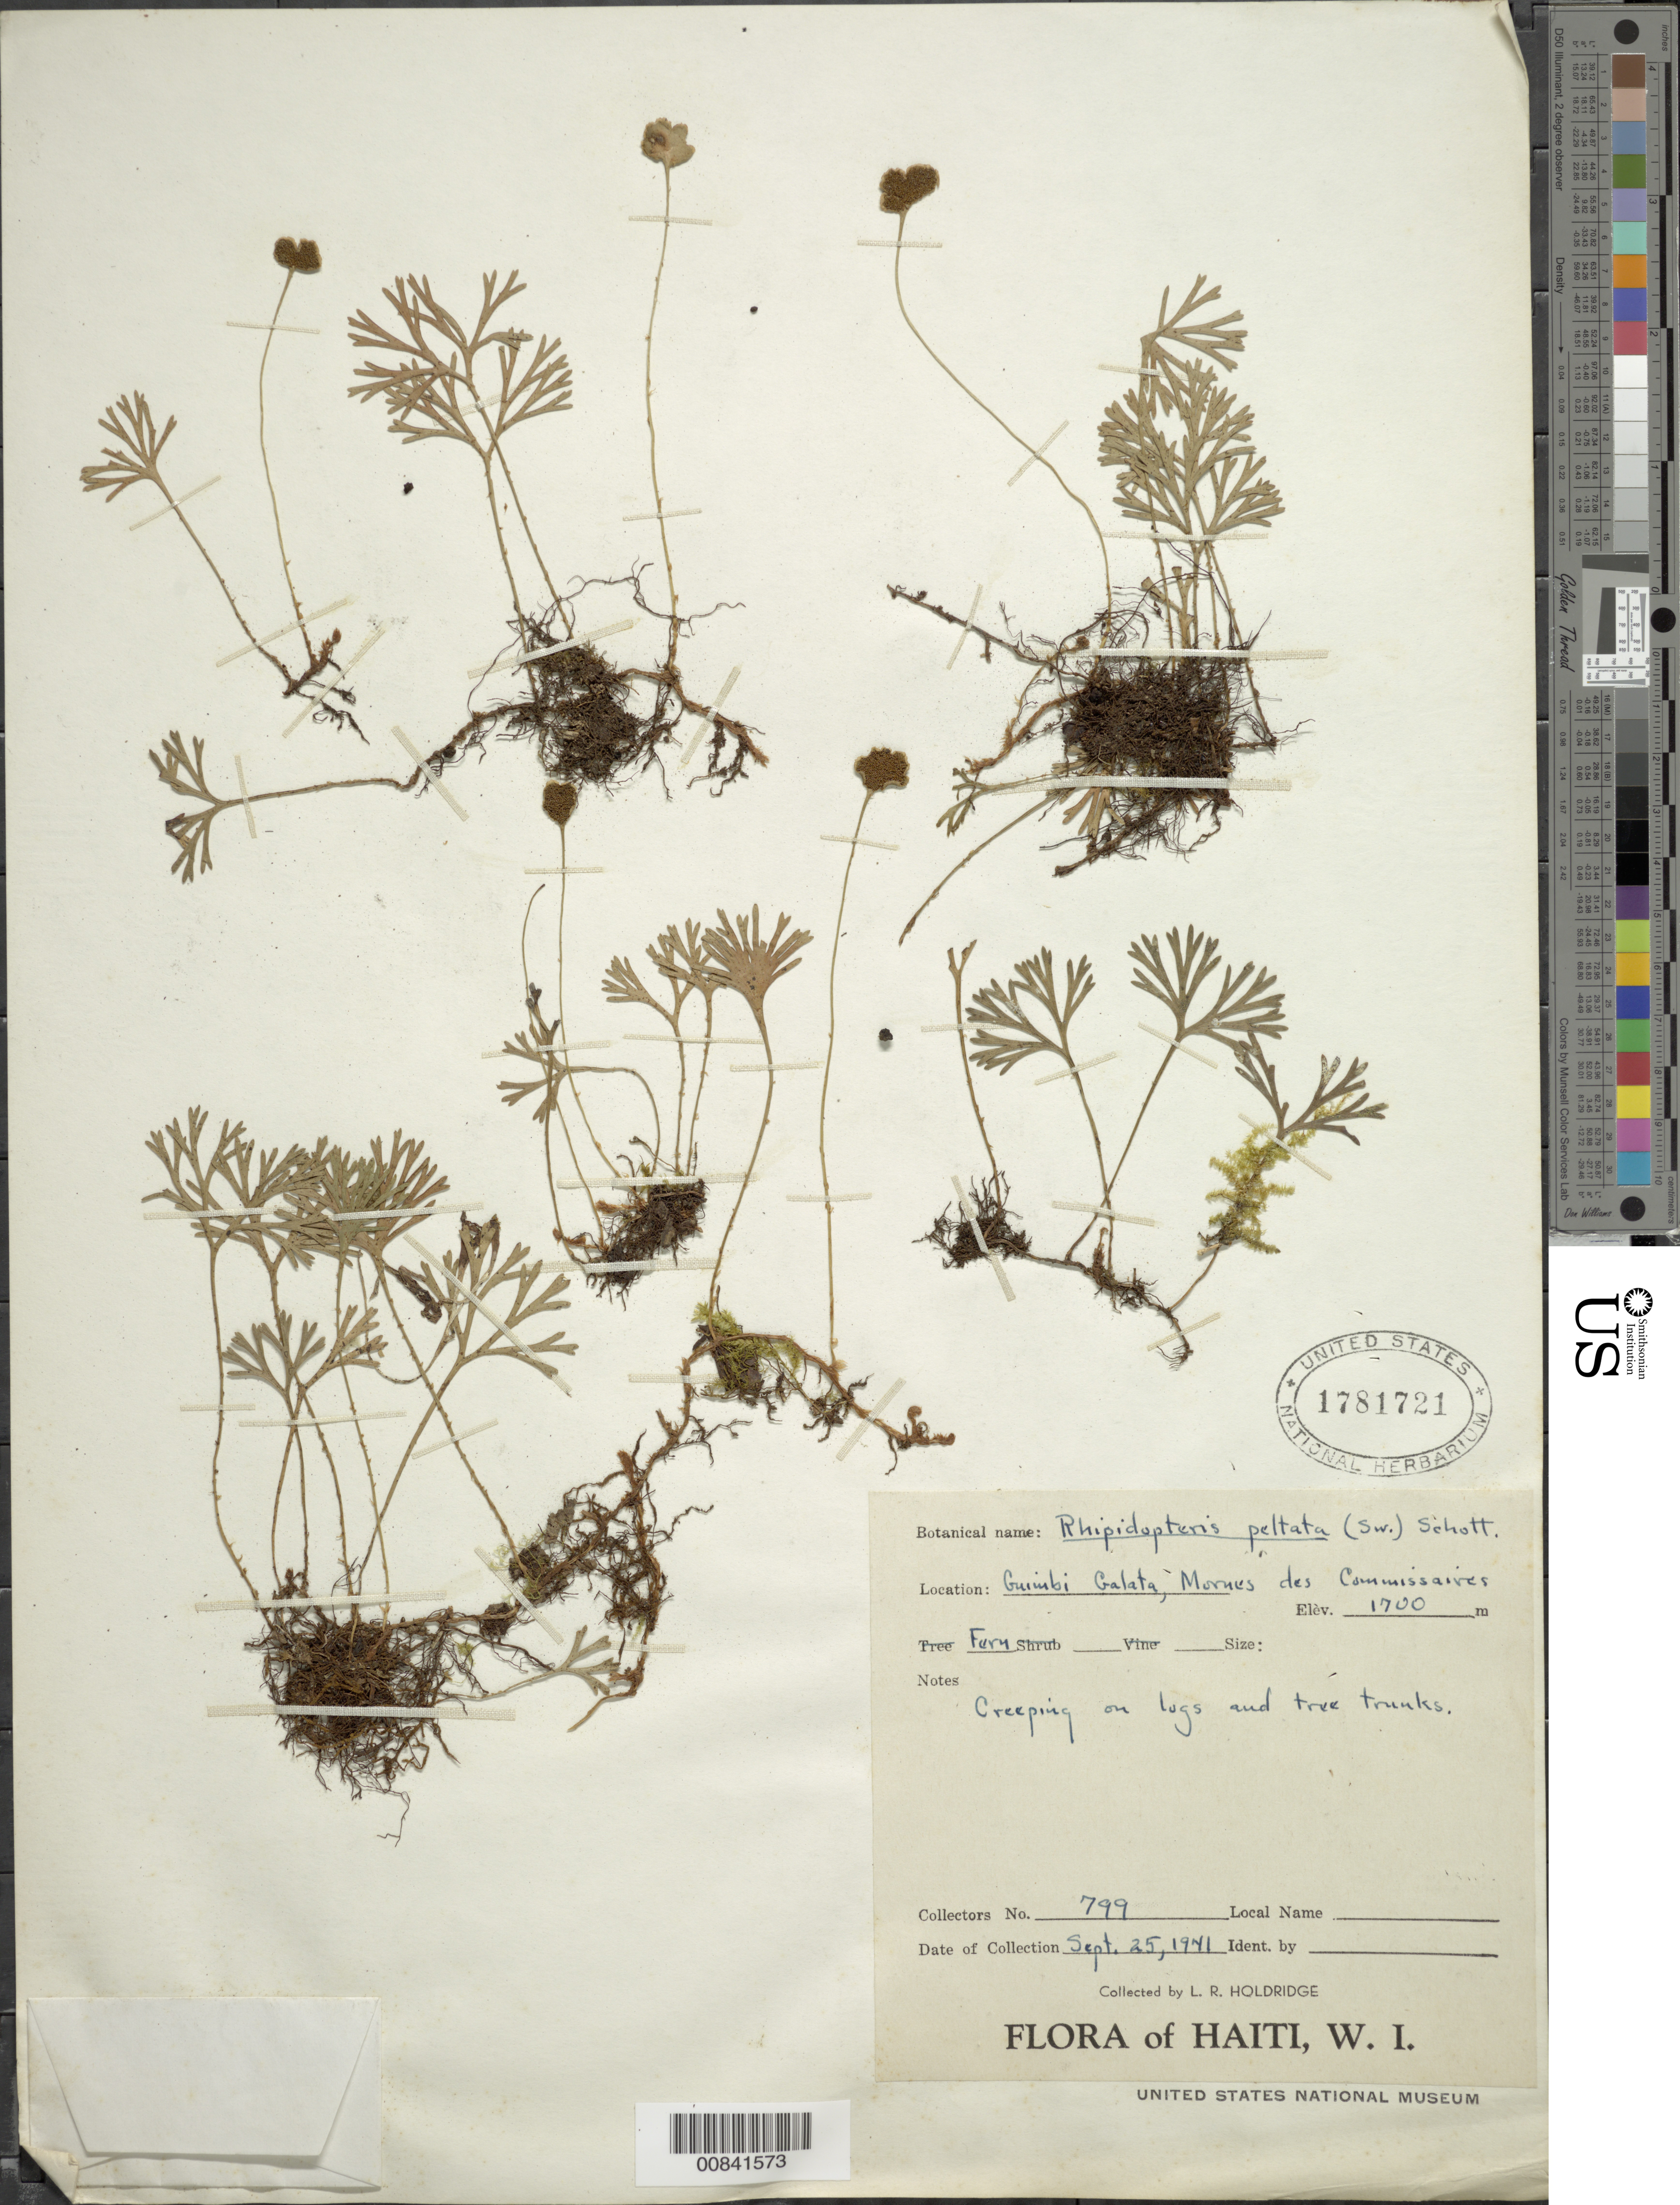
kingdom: Plantae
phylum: Tracheophyta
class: Polypodiopsida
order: Polypodiales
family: Dryopteridaceae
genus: Elaphoglossum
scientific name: Elaphoglossum peltatum f. peltatum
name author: (Sw.) Urb.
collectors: L. Holdridge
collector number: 799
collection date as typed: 25 Sep 1941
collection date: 1941-09-25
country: Haiti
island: Hispaniola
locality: Guimbi Galata, Mornes des Commissaires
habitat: On logs and tree trunks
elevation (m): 1700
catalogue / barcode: US 1781721